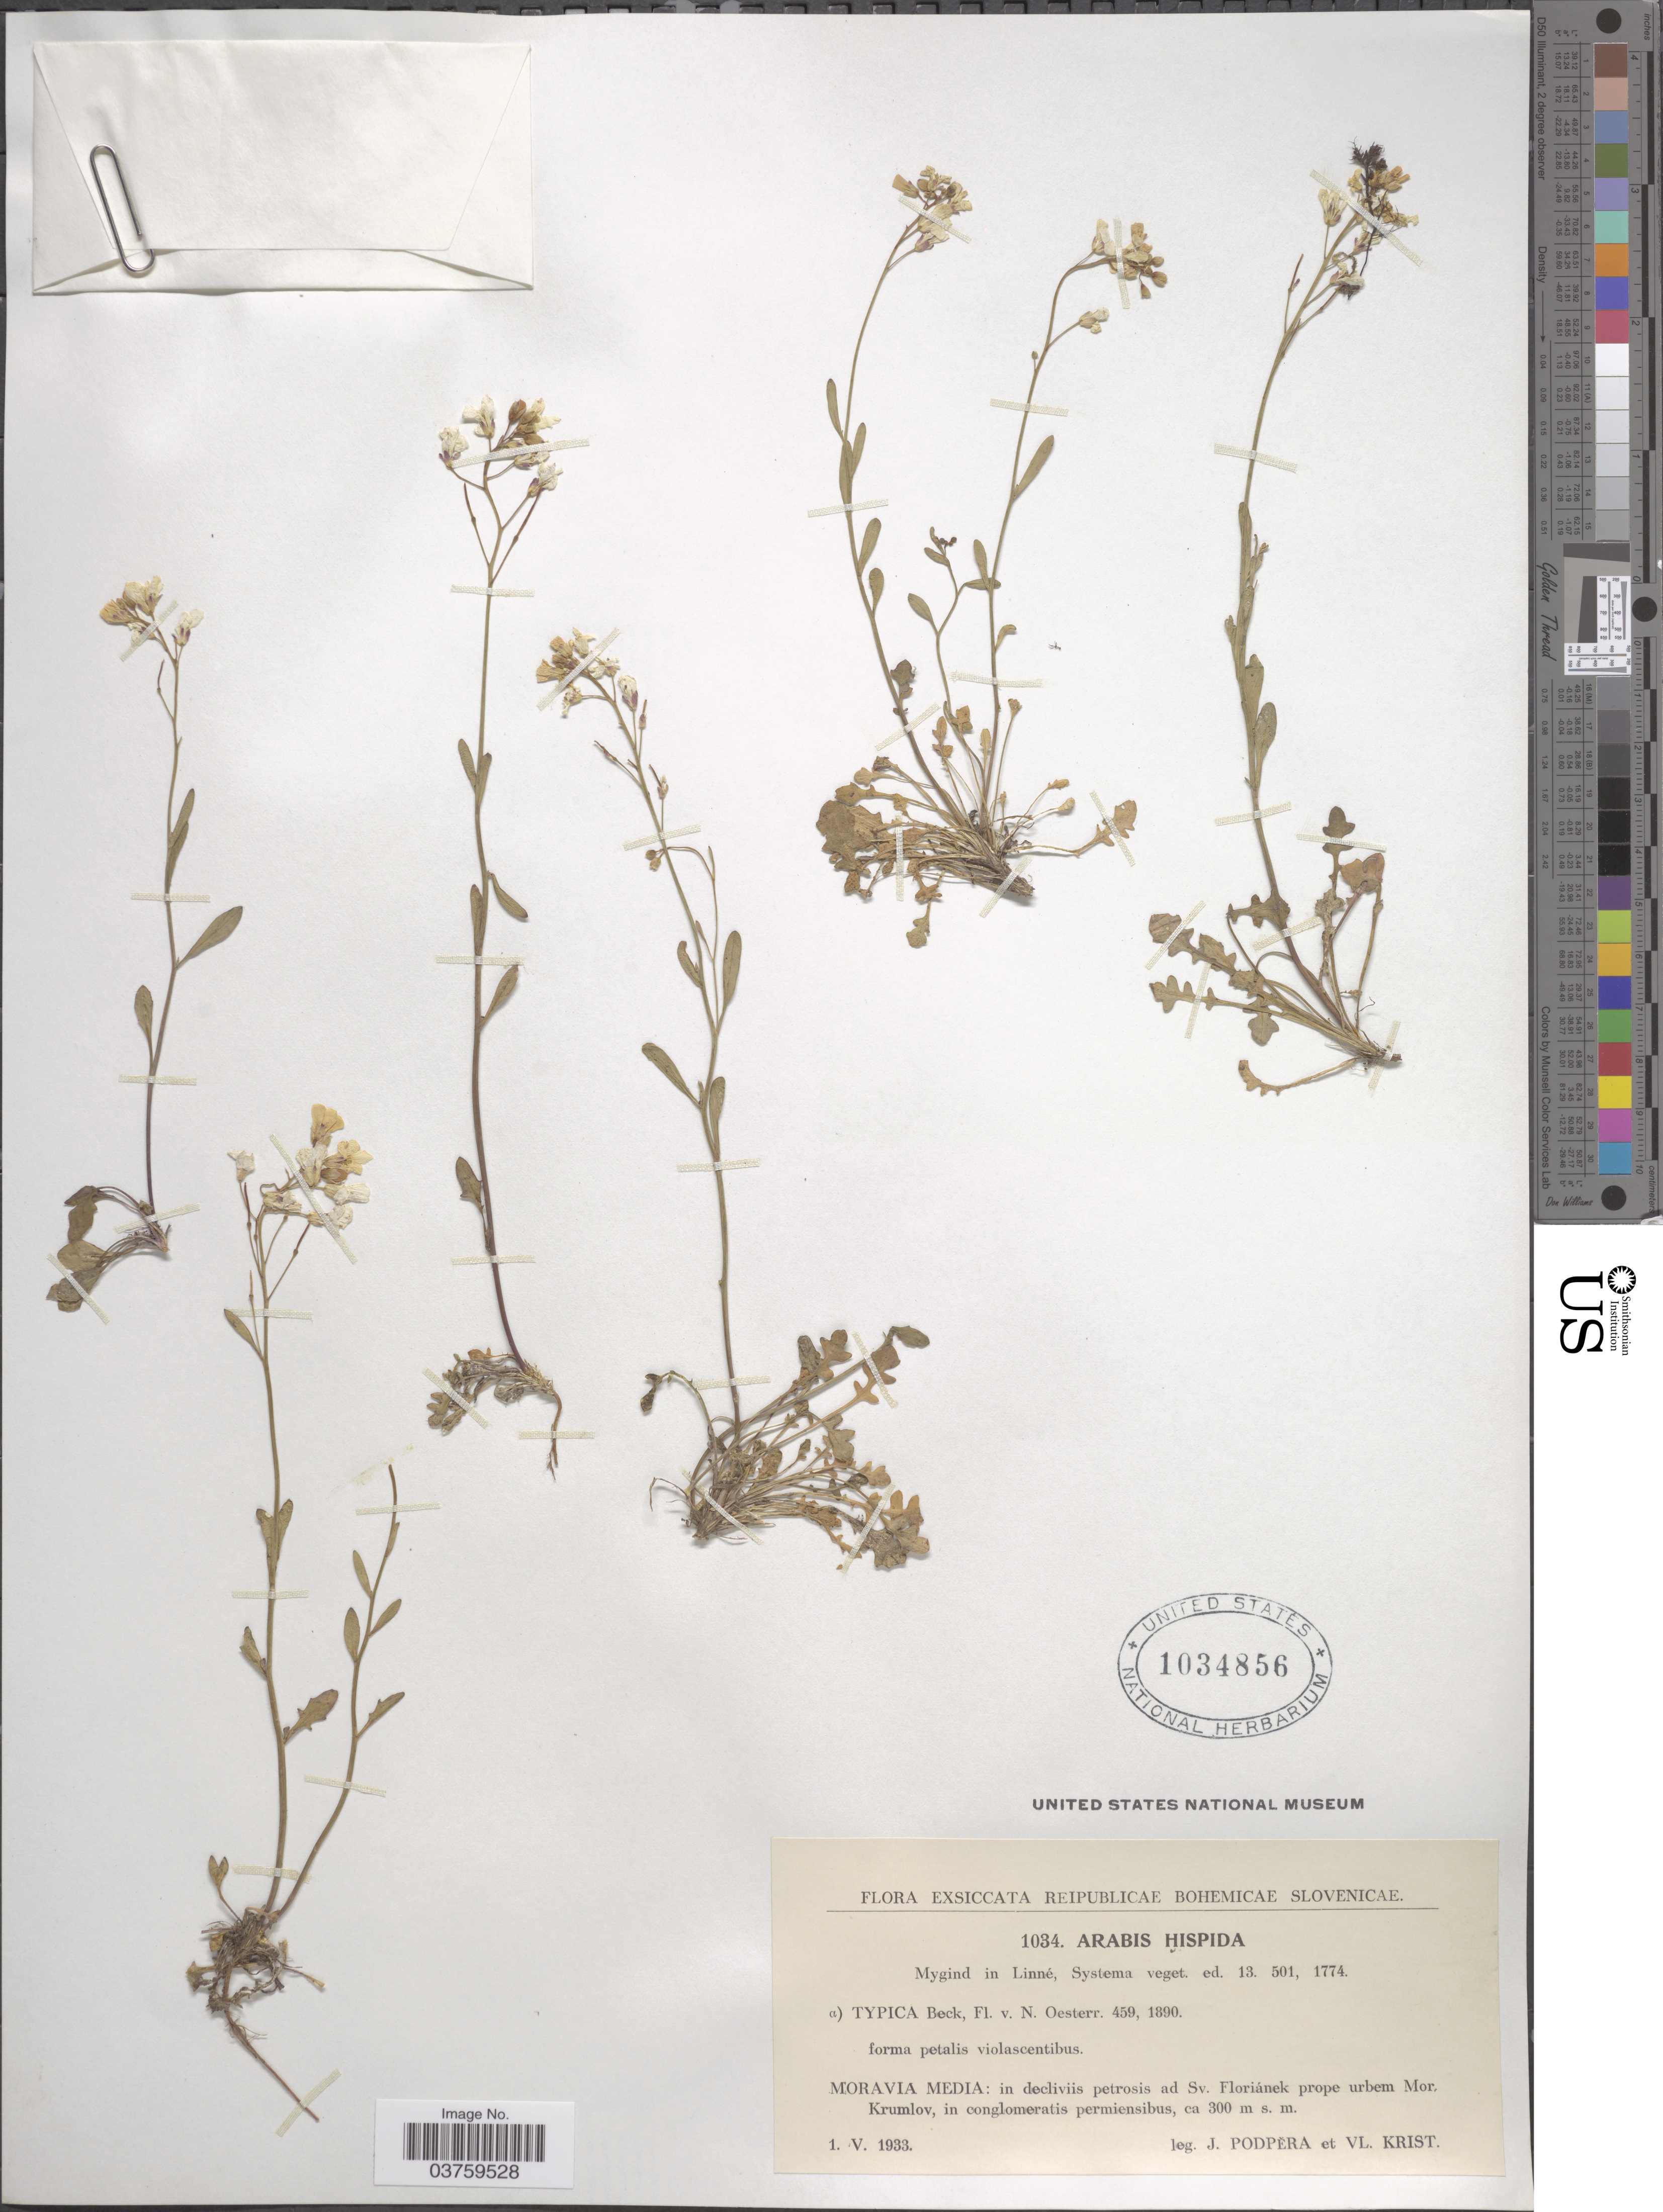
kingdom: Plantae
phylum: Tracheophyta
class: Magnoliopsida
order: Brassicales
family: Brassicaceae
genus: Arabis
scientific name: Arabis hispida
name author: Moench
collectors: J. Podpera & V. Krist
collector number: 1034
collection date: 1933-05-01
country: Czechia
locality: Reipublicae Bohemicae Slovenicae. Moravia Media: in decliviis petrosis ad Sv. Floriánek prope urbem Mor. Krumlov, in conglomeratis permiensibus.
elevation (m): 300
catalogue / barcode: US 1034856